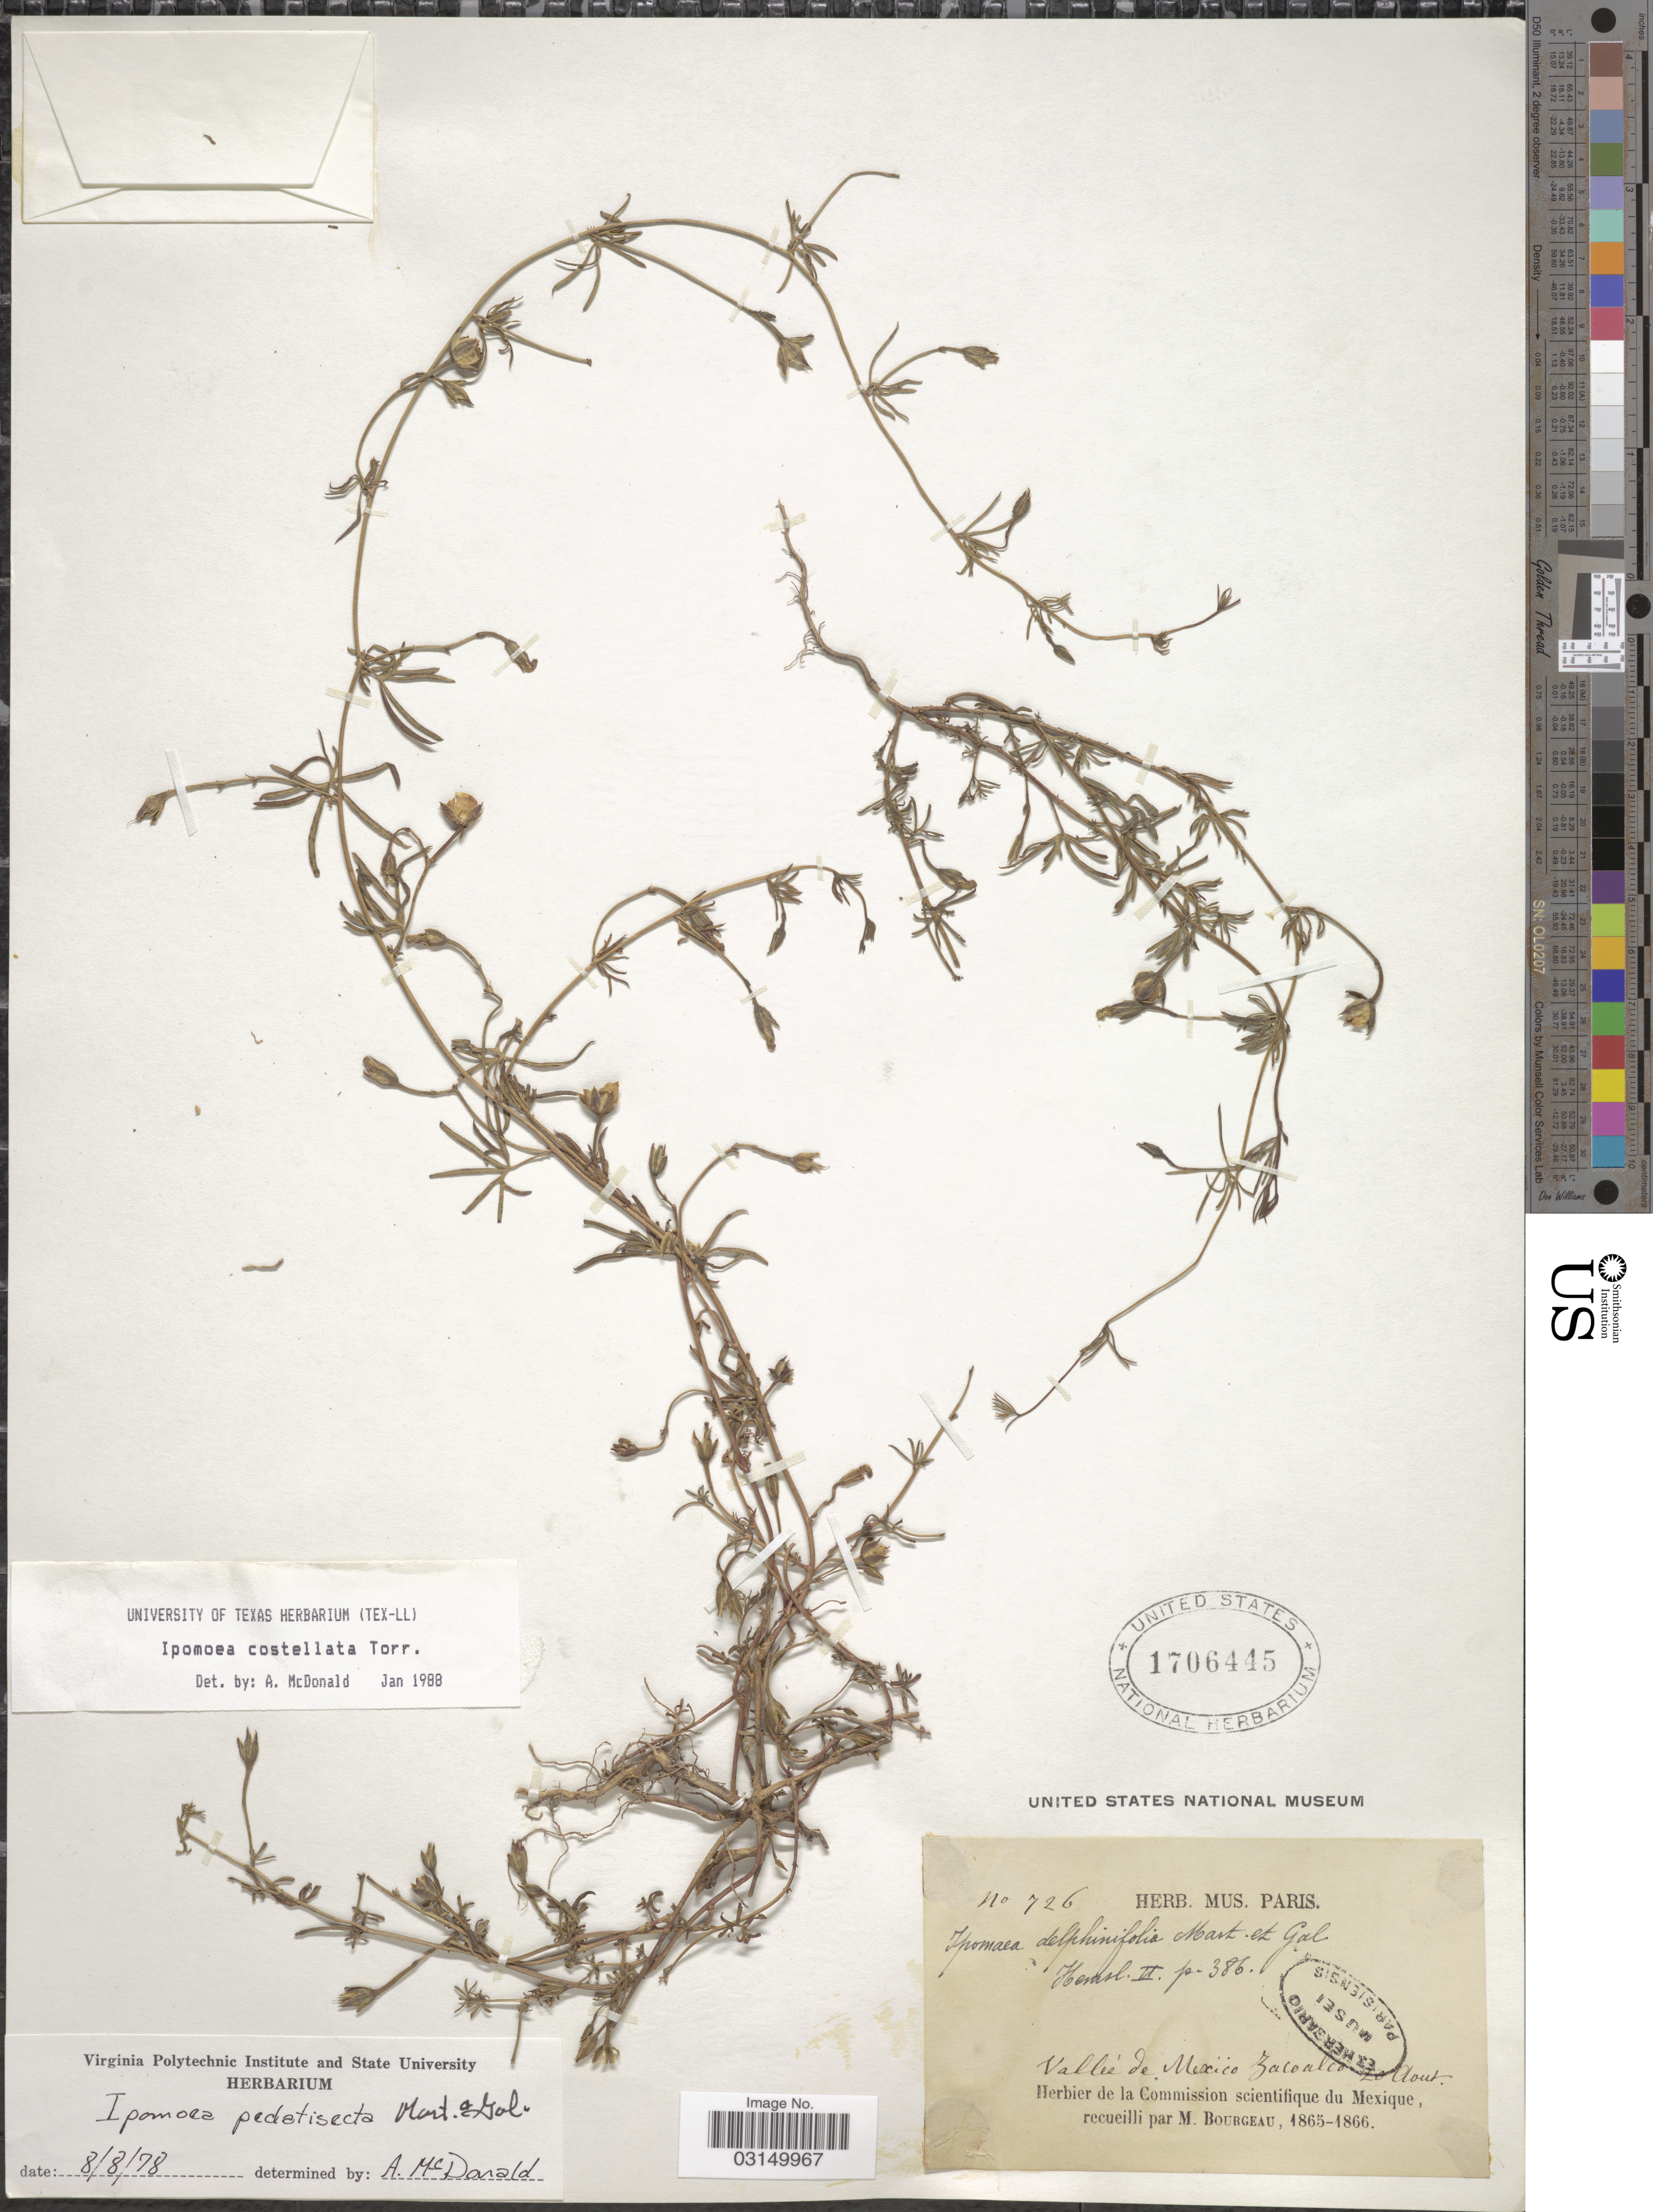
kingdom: Plantae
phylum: Tracheophyta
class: Magnoliopsida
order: Solanales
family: Convolvulaceae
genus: Ipomoea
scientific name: Ipomoea costellata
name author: Torr.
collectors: M. Bourgeau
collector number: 726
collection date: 1865-08-20/1866-08-20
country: Mexico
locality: Vallée de Mexico, Zacoalco.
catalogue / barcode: US 1706445